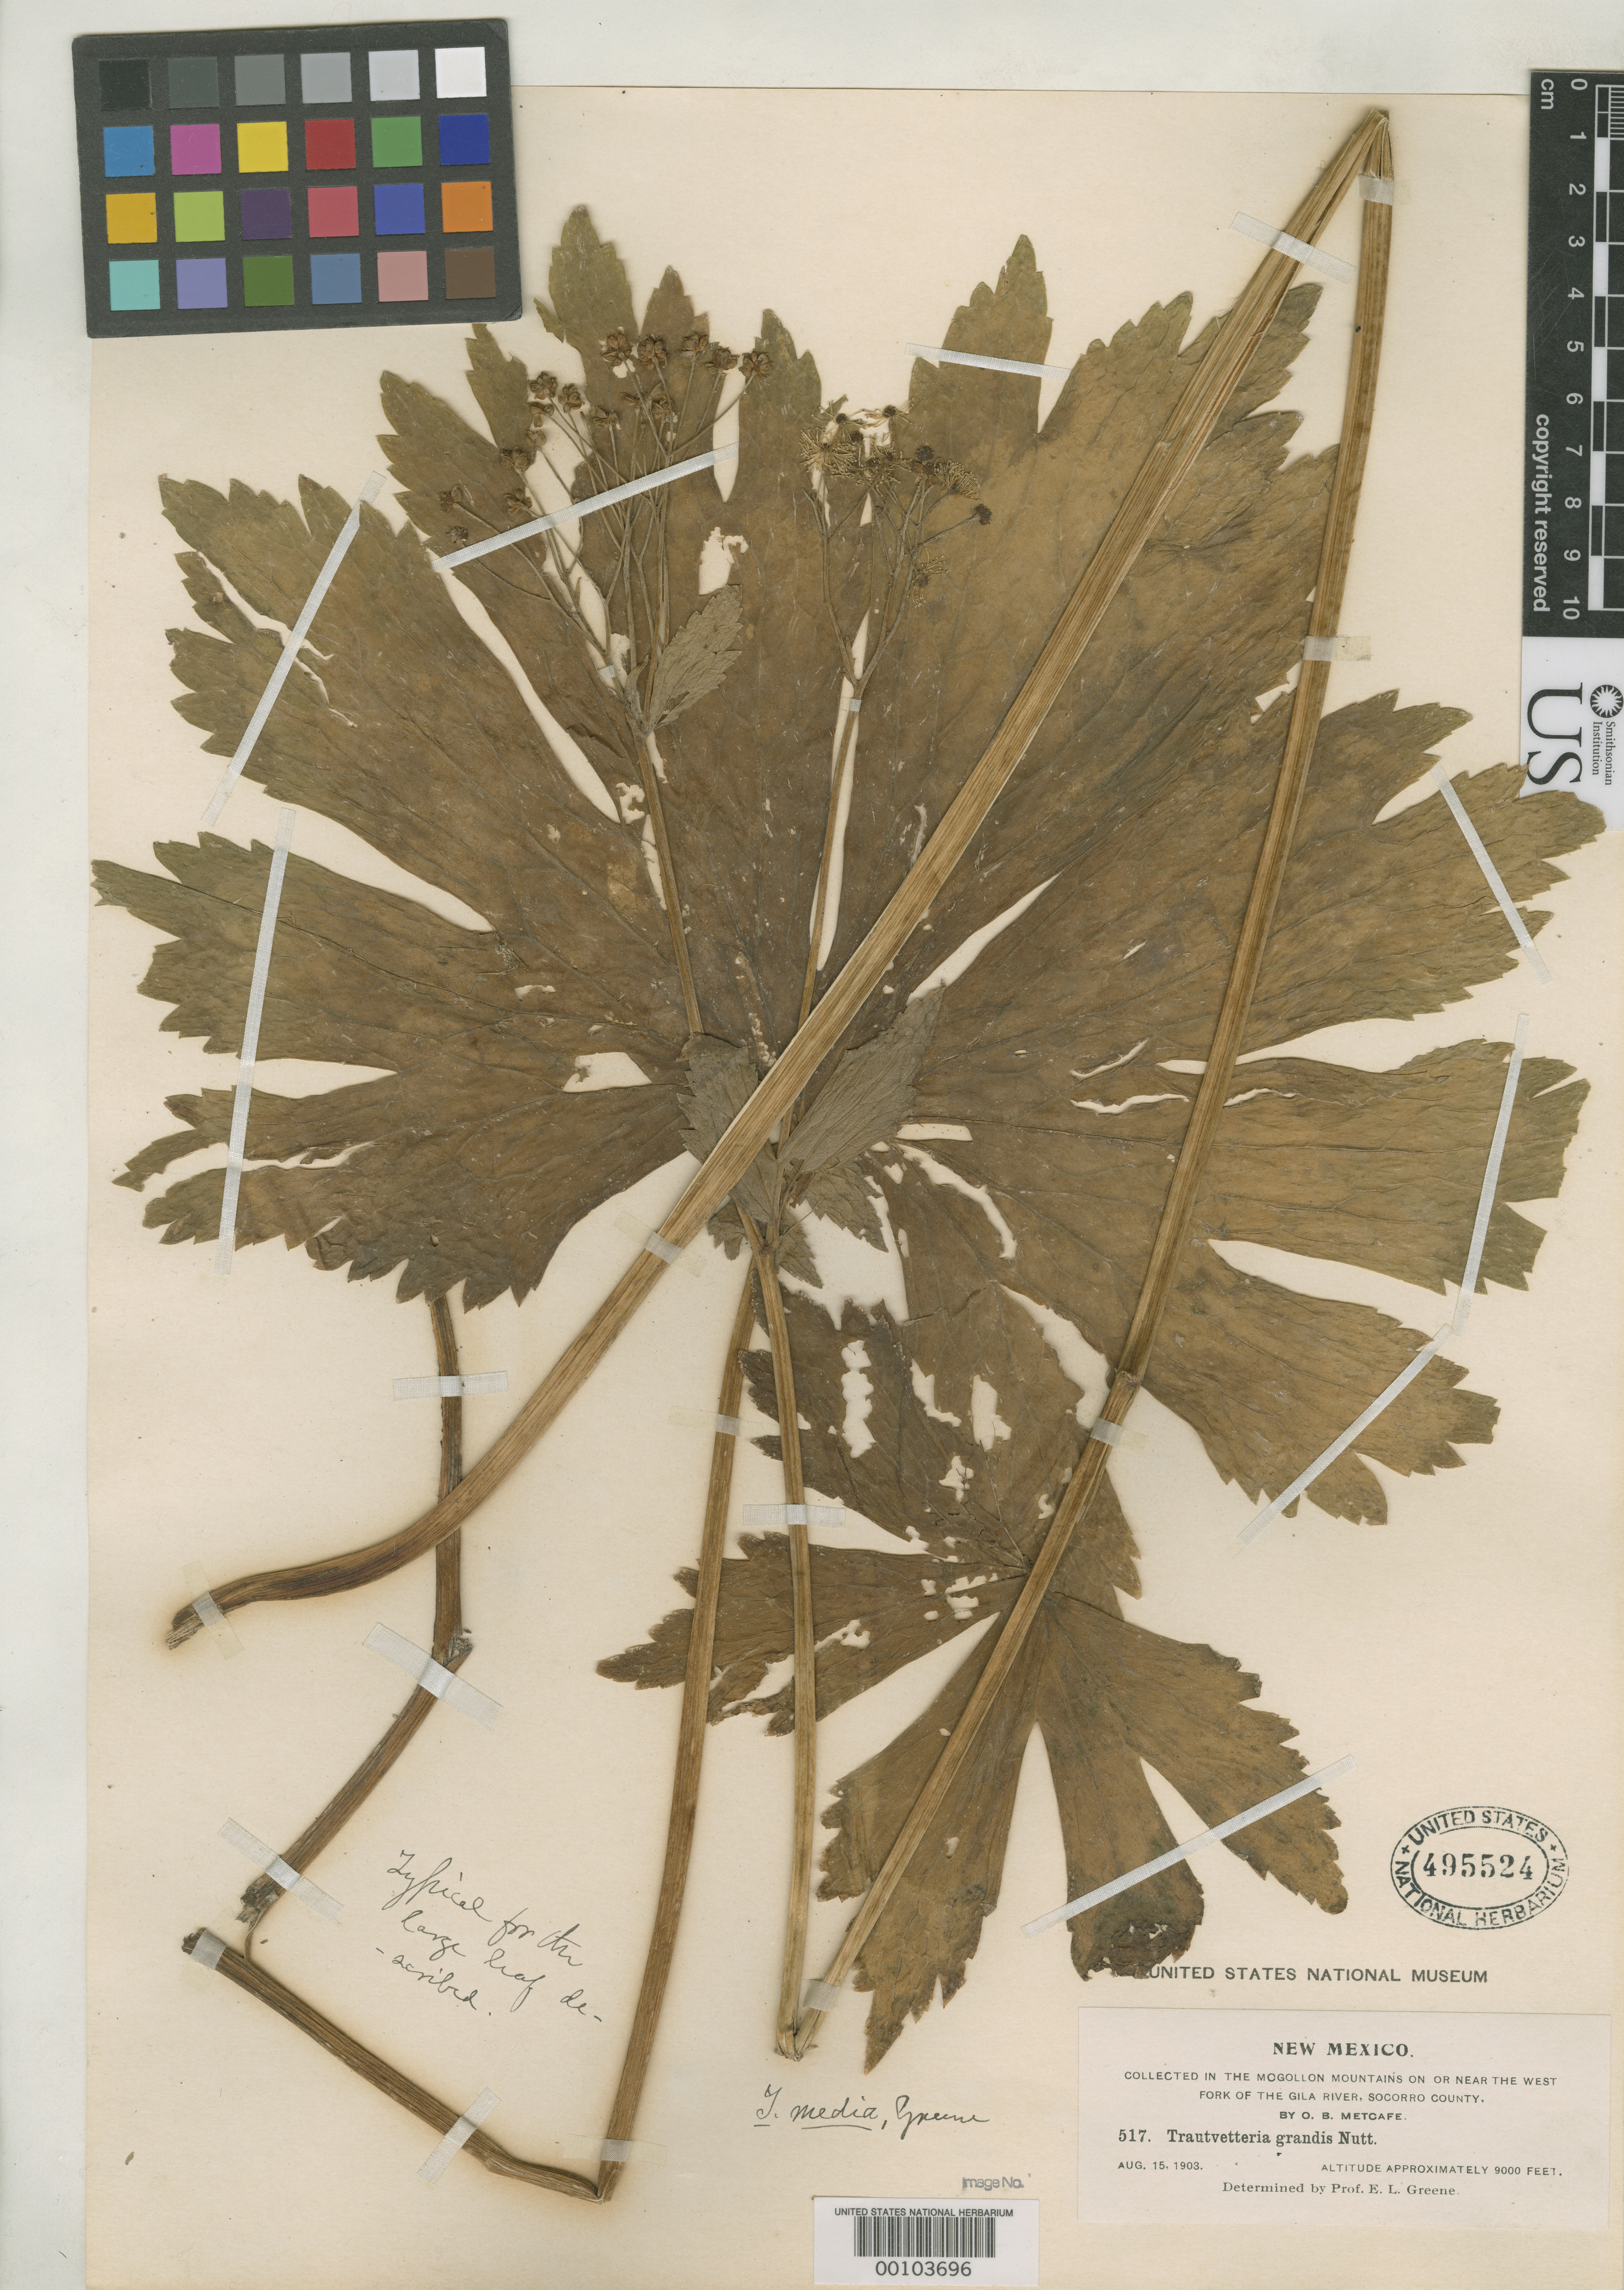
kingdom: Plantae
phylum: Tracheophyta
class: Magnoliopsida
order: Ranunculales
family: Ranunculaceae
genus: Trautvetteria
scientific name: Trautvetteria media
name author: Greene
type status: Isotype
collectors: O. B. Metcalfe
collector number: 517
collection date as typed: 15 Aug 1903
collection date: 1903-08-15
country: United States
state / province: New Mexico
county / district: Socorro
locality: Mogollon Mountains on or near west fork of Gila River.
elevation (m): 2743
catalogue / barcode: US 495524